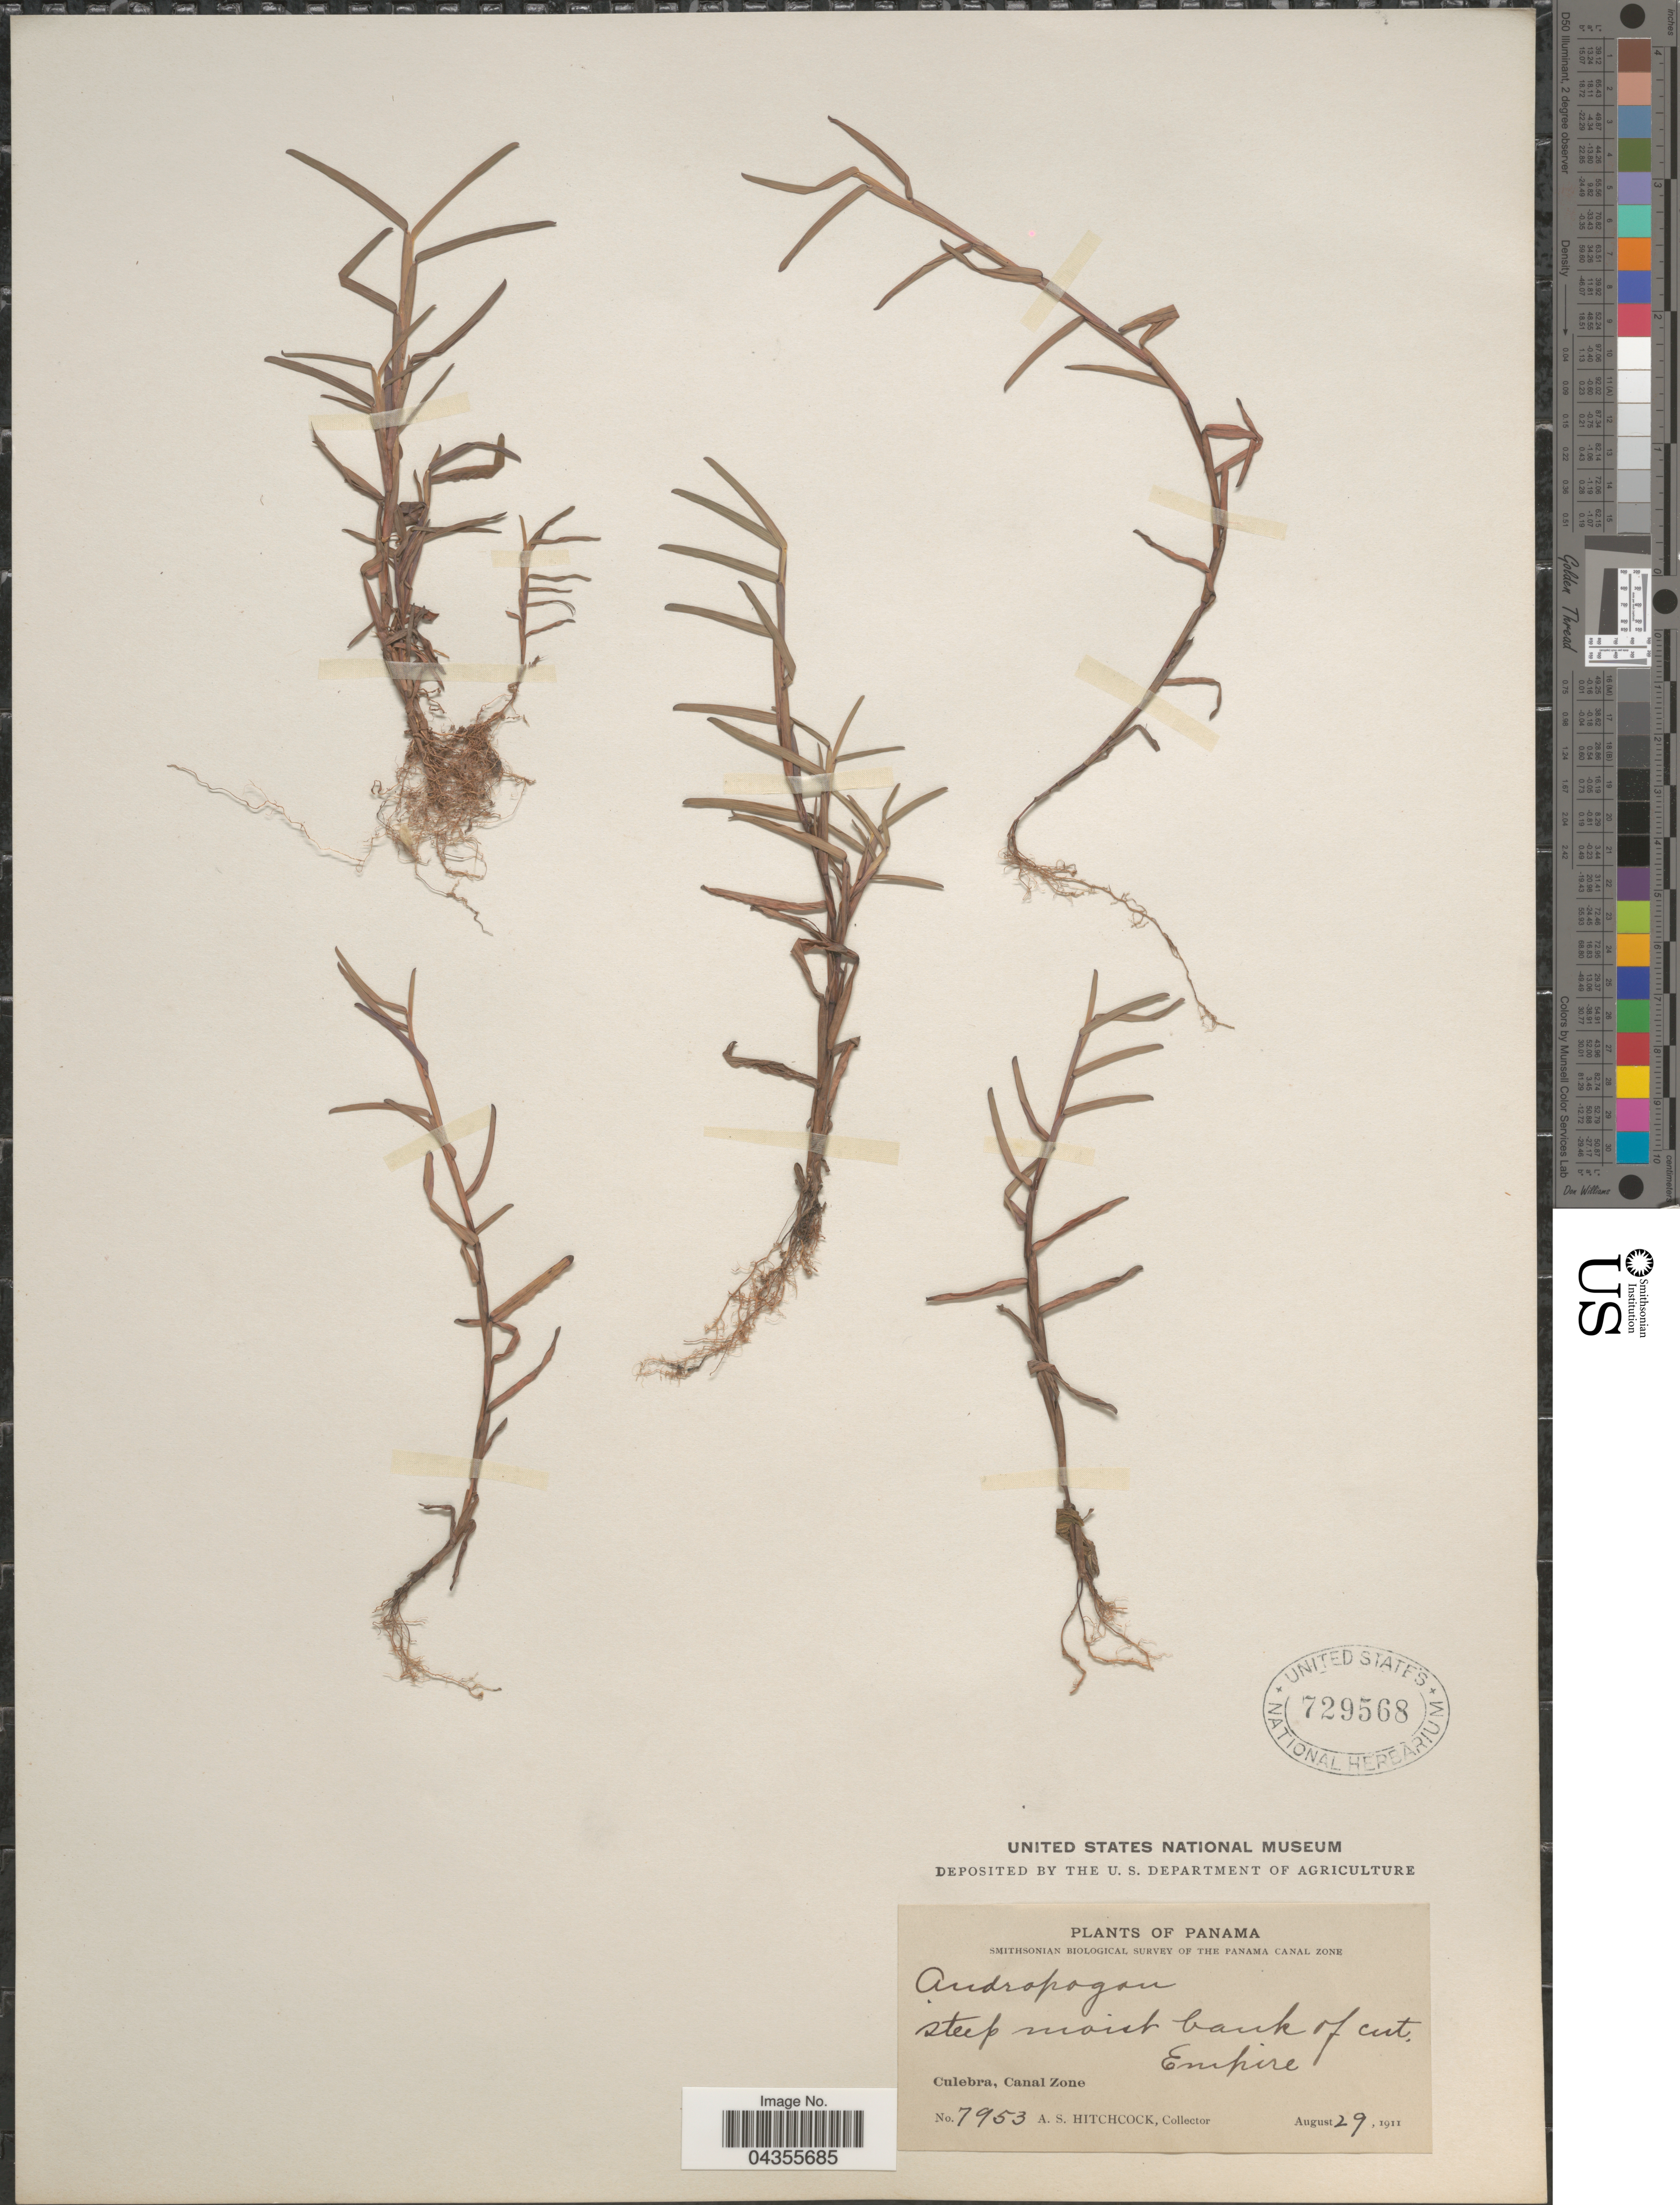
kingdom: Plantae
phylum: Tracheophyta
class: Liliopsida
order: Poales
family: Poaceae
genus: Schizachyrium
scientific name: Schizachyrium brevifolium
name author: (Sw.) Nees ex Büse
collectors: A. S. Hitchcock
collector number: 7953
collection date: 1911-08-29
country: Panama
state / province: Colón / Panamá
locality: Smithsonian Biological Survey of the Panama Canal Zone. Steep moist bank ofcut Empire. Culebra, Canal Zone.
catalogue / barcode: US 729568